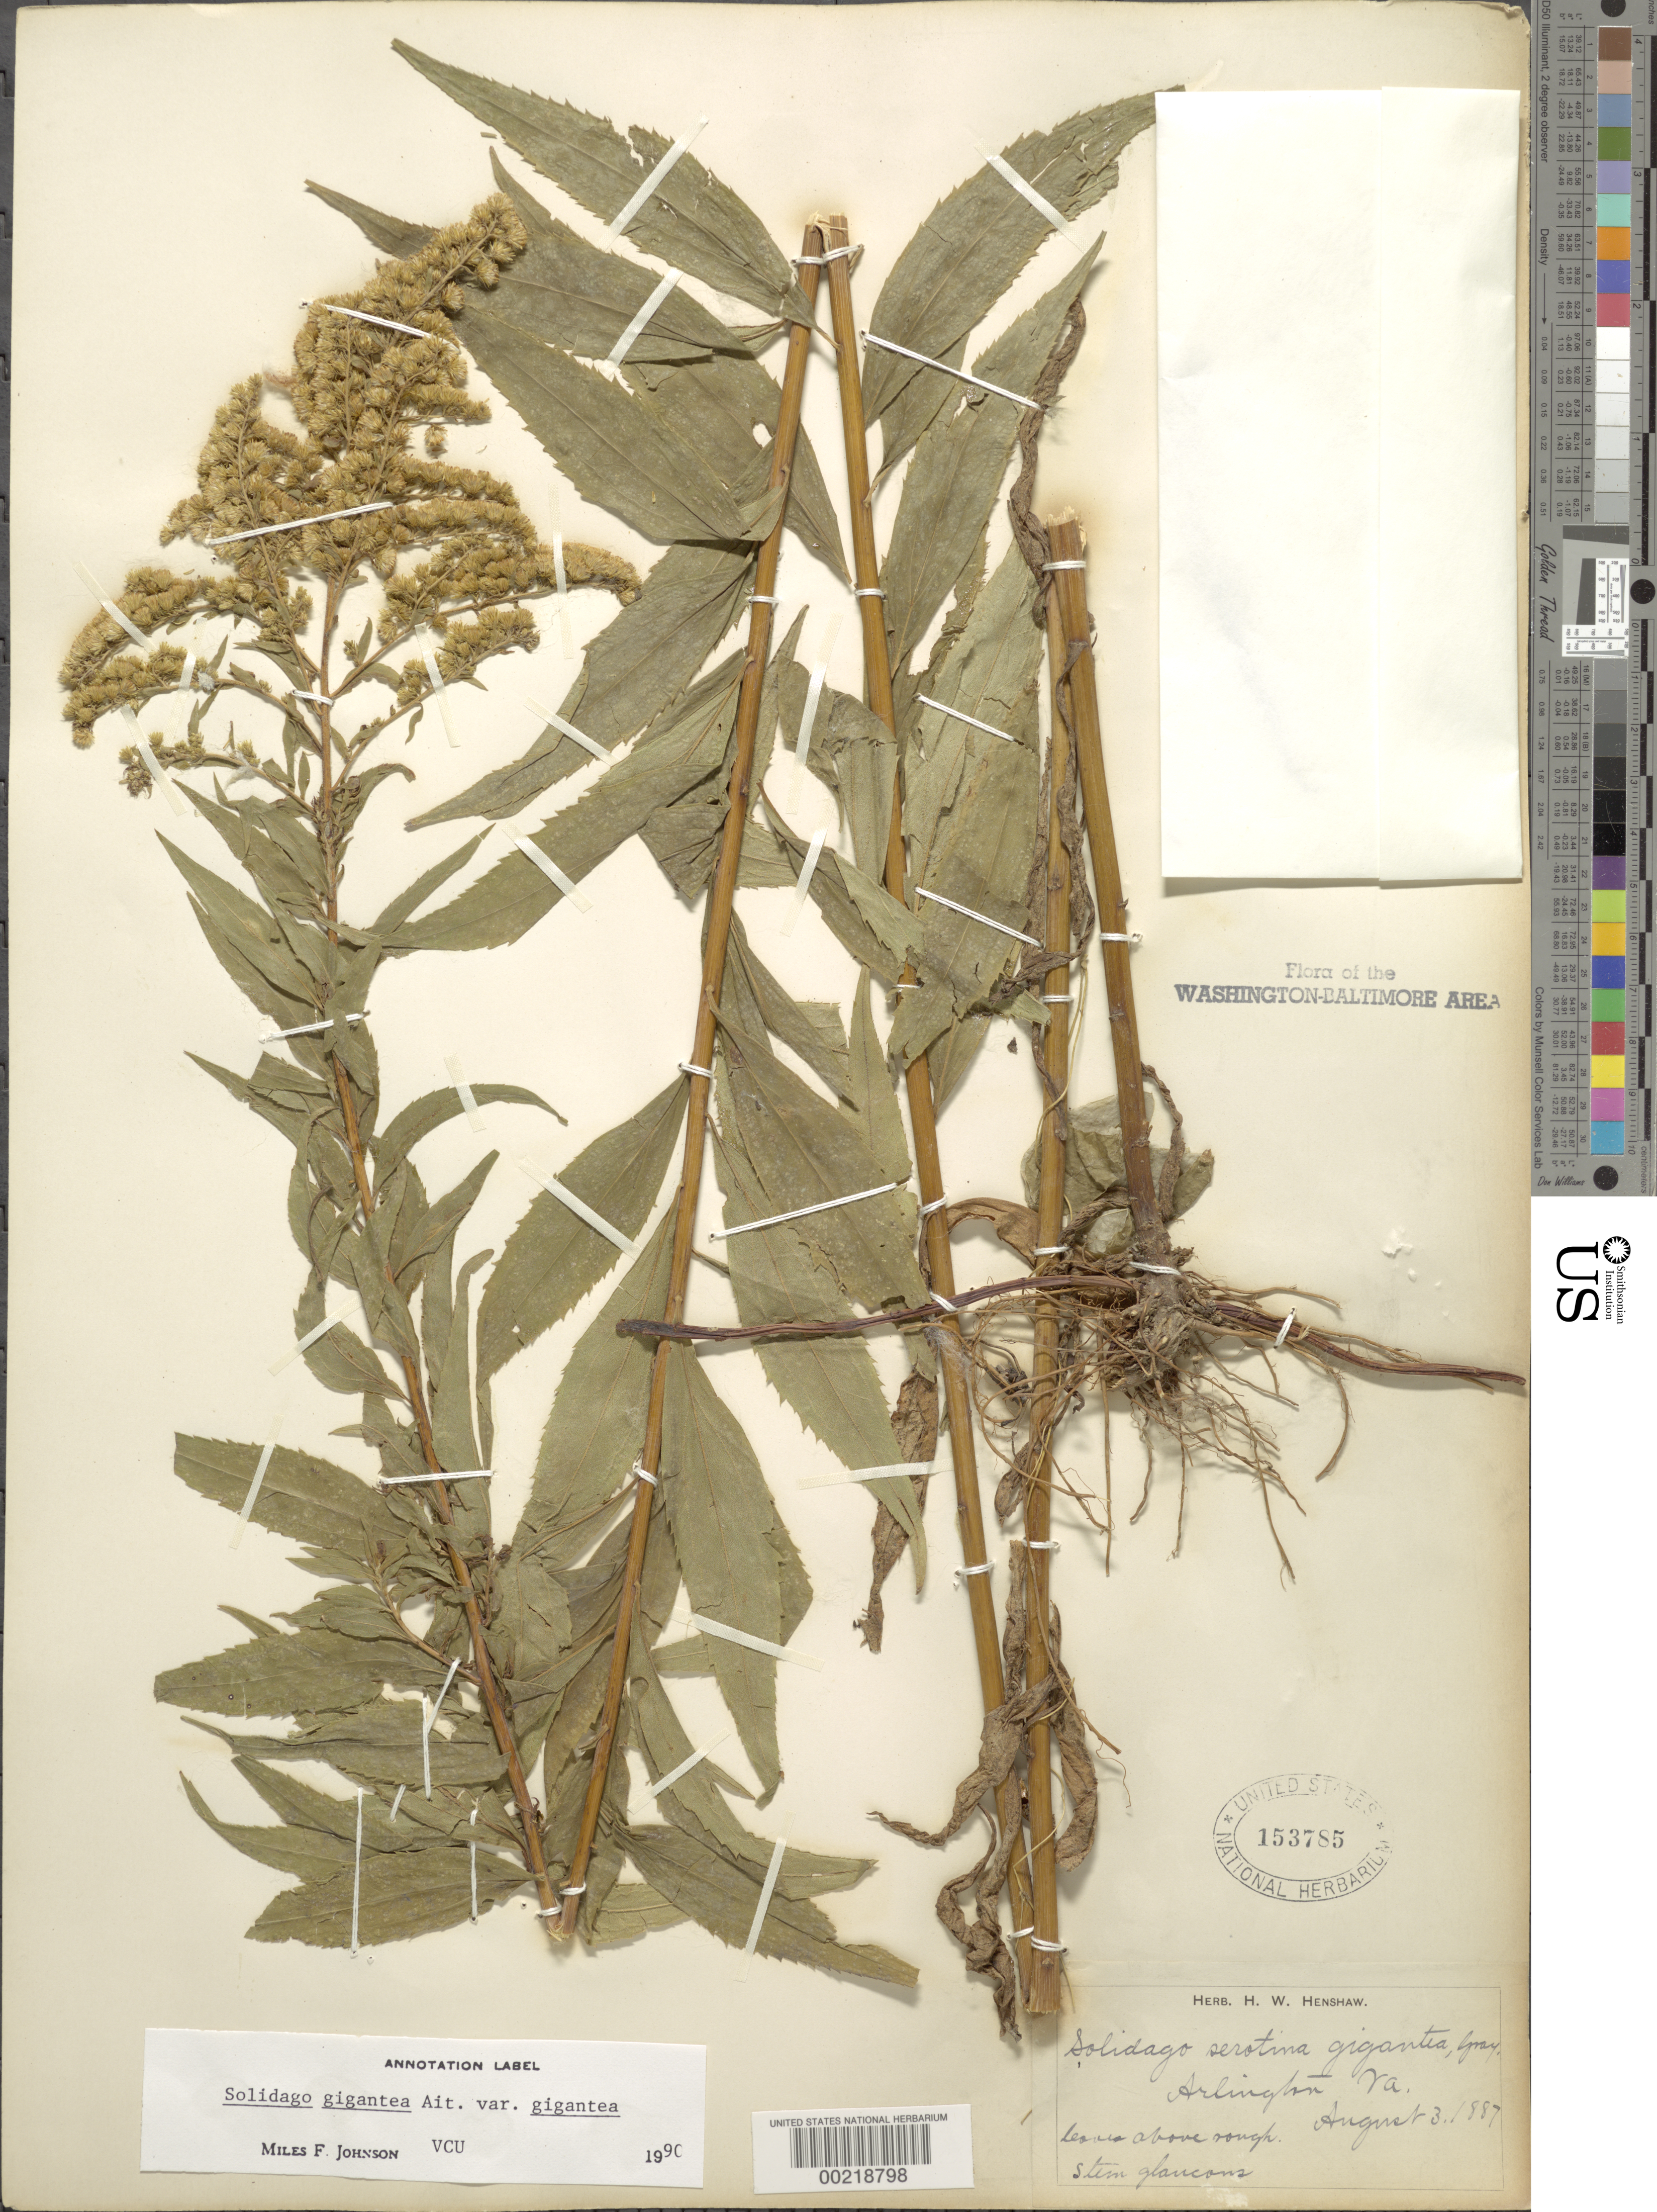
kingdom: Plantae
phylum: Tracheophyta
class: Magnoliopsida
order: Asterales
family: Asteraceae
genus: Solidago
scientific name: Solidago gigantea var. gigantea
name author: Aiton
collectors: H. Henshaw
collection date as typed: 03 Aug 1887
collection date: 1887-08-03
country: United States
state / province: Virginia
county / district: Arlington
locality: Arlington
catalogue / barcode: US 153785